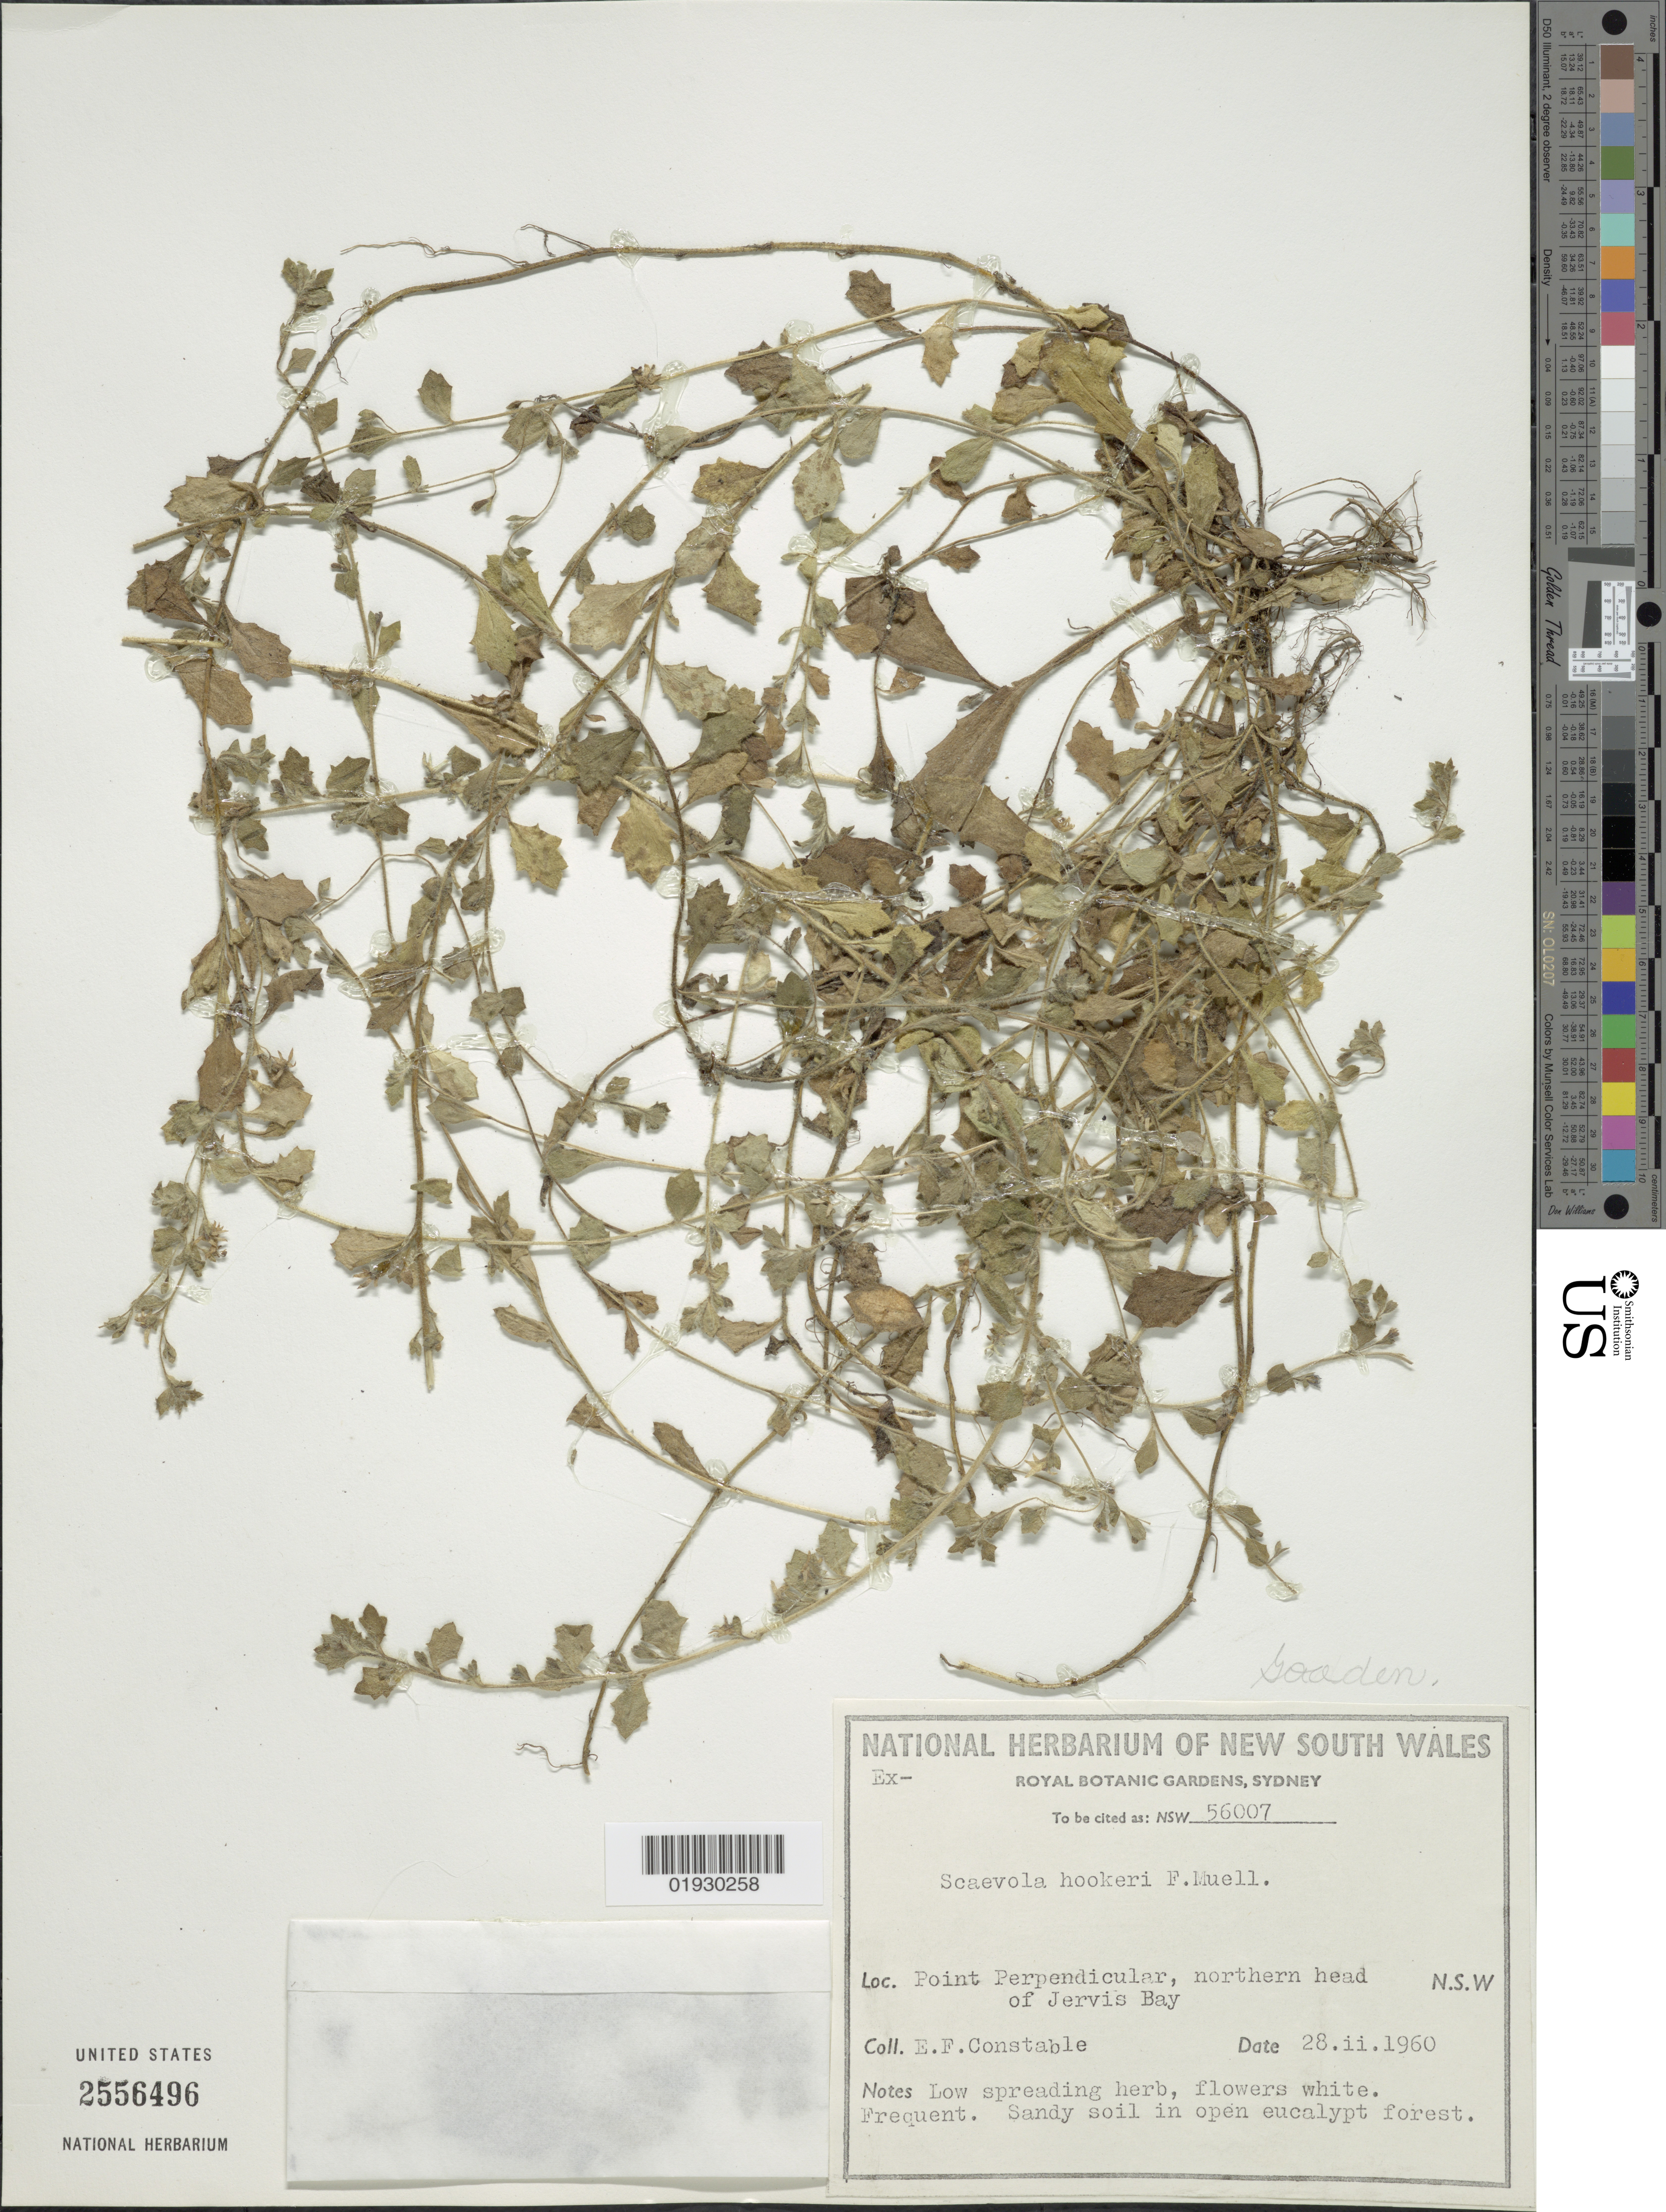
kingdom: Plantae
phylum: Tracheophyta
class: Magnoliopsida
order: Asterales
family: Goodeniaceae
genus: Scaevola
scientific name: Scaevola hookeri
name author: F. Muell. ex Hook. f.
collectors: E. F. Constable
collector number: NSW56007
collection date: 1960-02-28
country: Australia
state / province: New South Wales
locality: Point Perpendicular, northern head of Jervis Bay. N.S.W.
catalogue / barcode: US 2556496